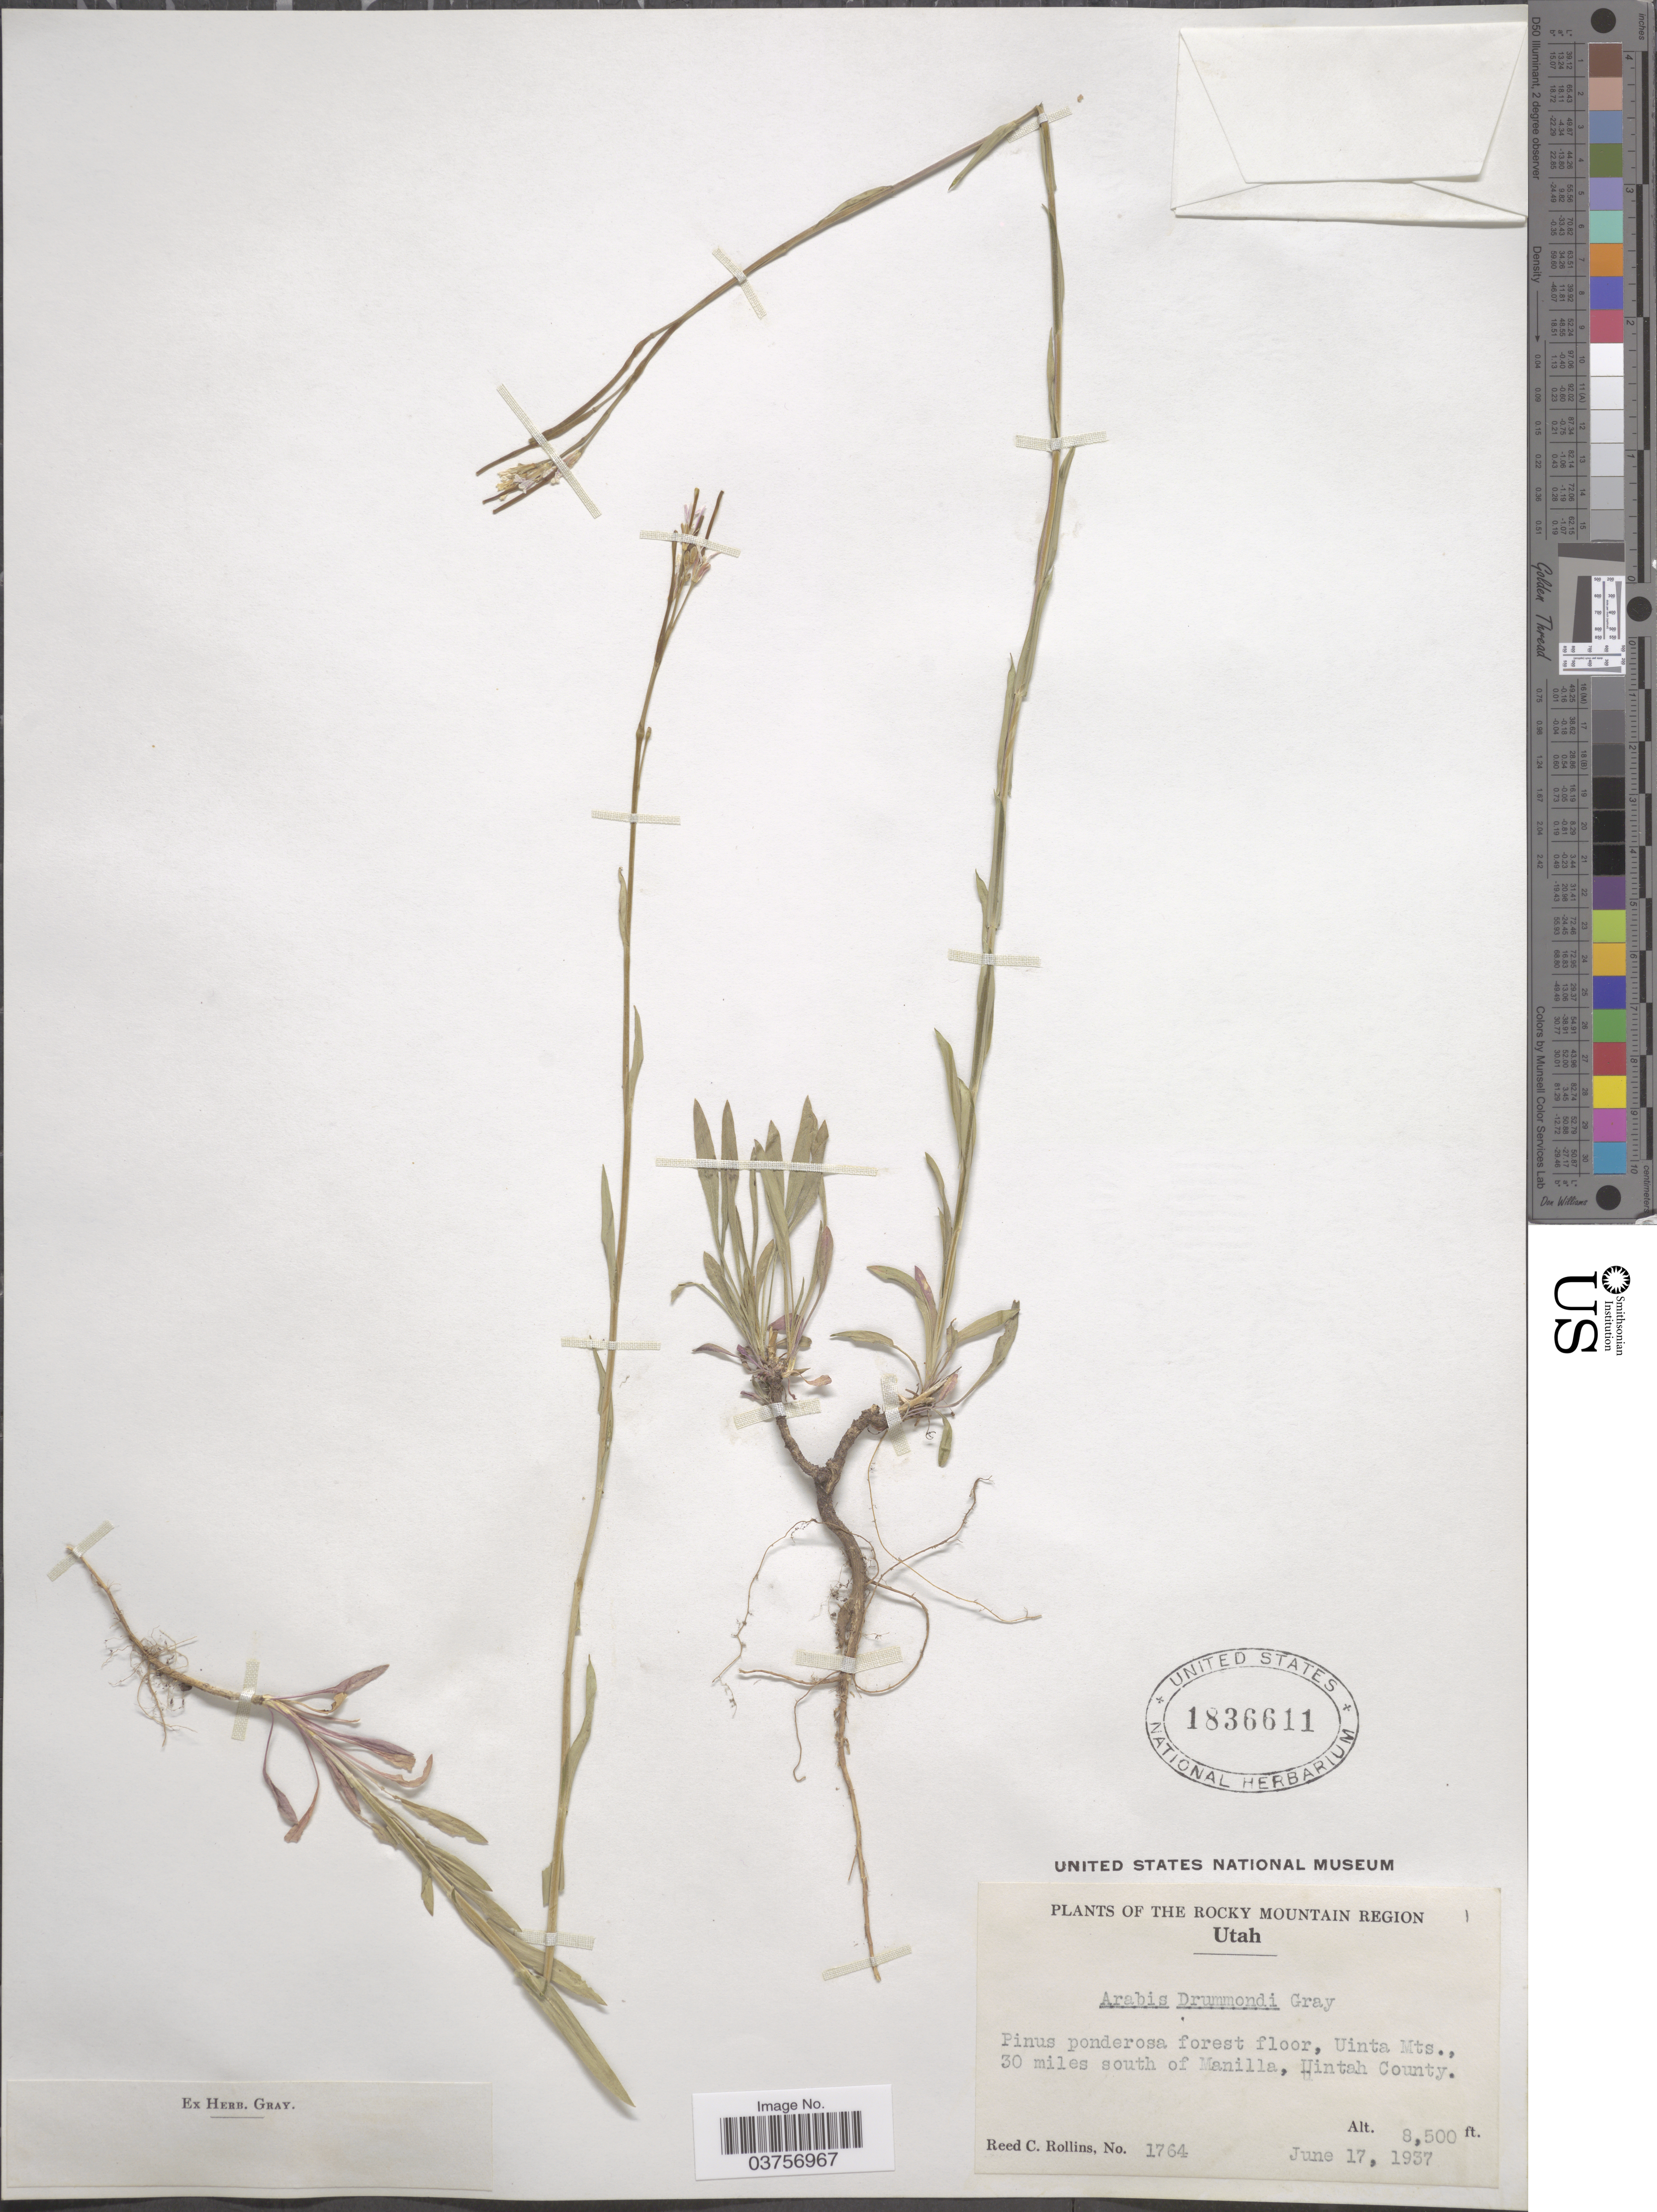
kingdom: Plantae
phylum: Tracheophyta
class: Magnoliopsida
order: Brassicales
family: Brassicaceae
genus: Arabis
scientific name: Arabis drummondii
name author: A. Gray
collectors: R. C. Rollins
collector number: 1764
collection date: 1937-06-17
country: United States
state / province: Utah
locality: The Rocky Mountain Region. Uinta Mts., 30 miles south of Manilla, Uintah County.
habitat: forest floor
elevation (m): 2591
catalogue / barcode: US 1836611